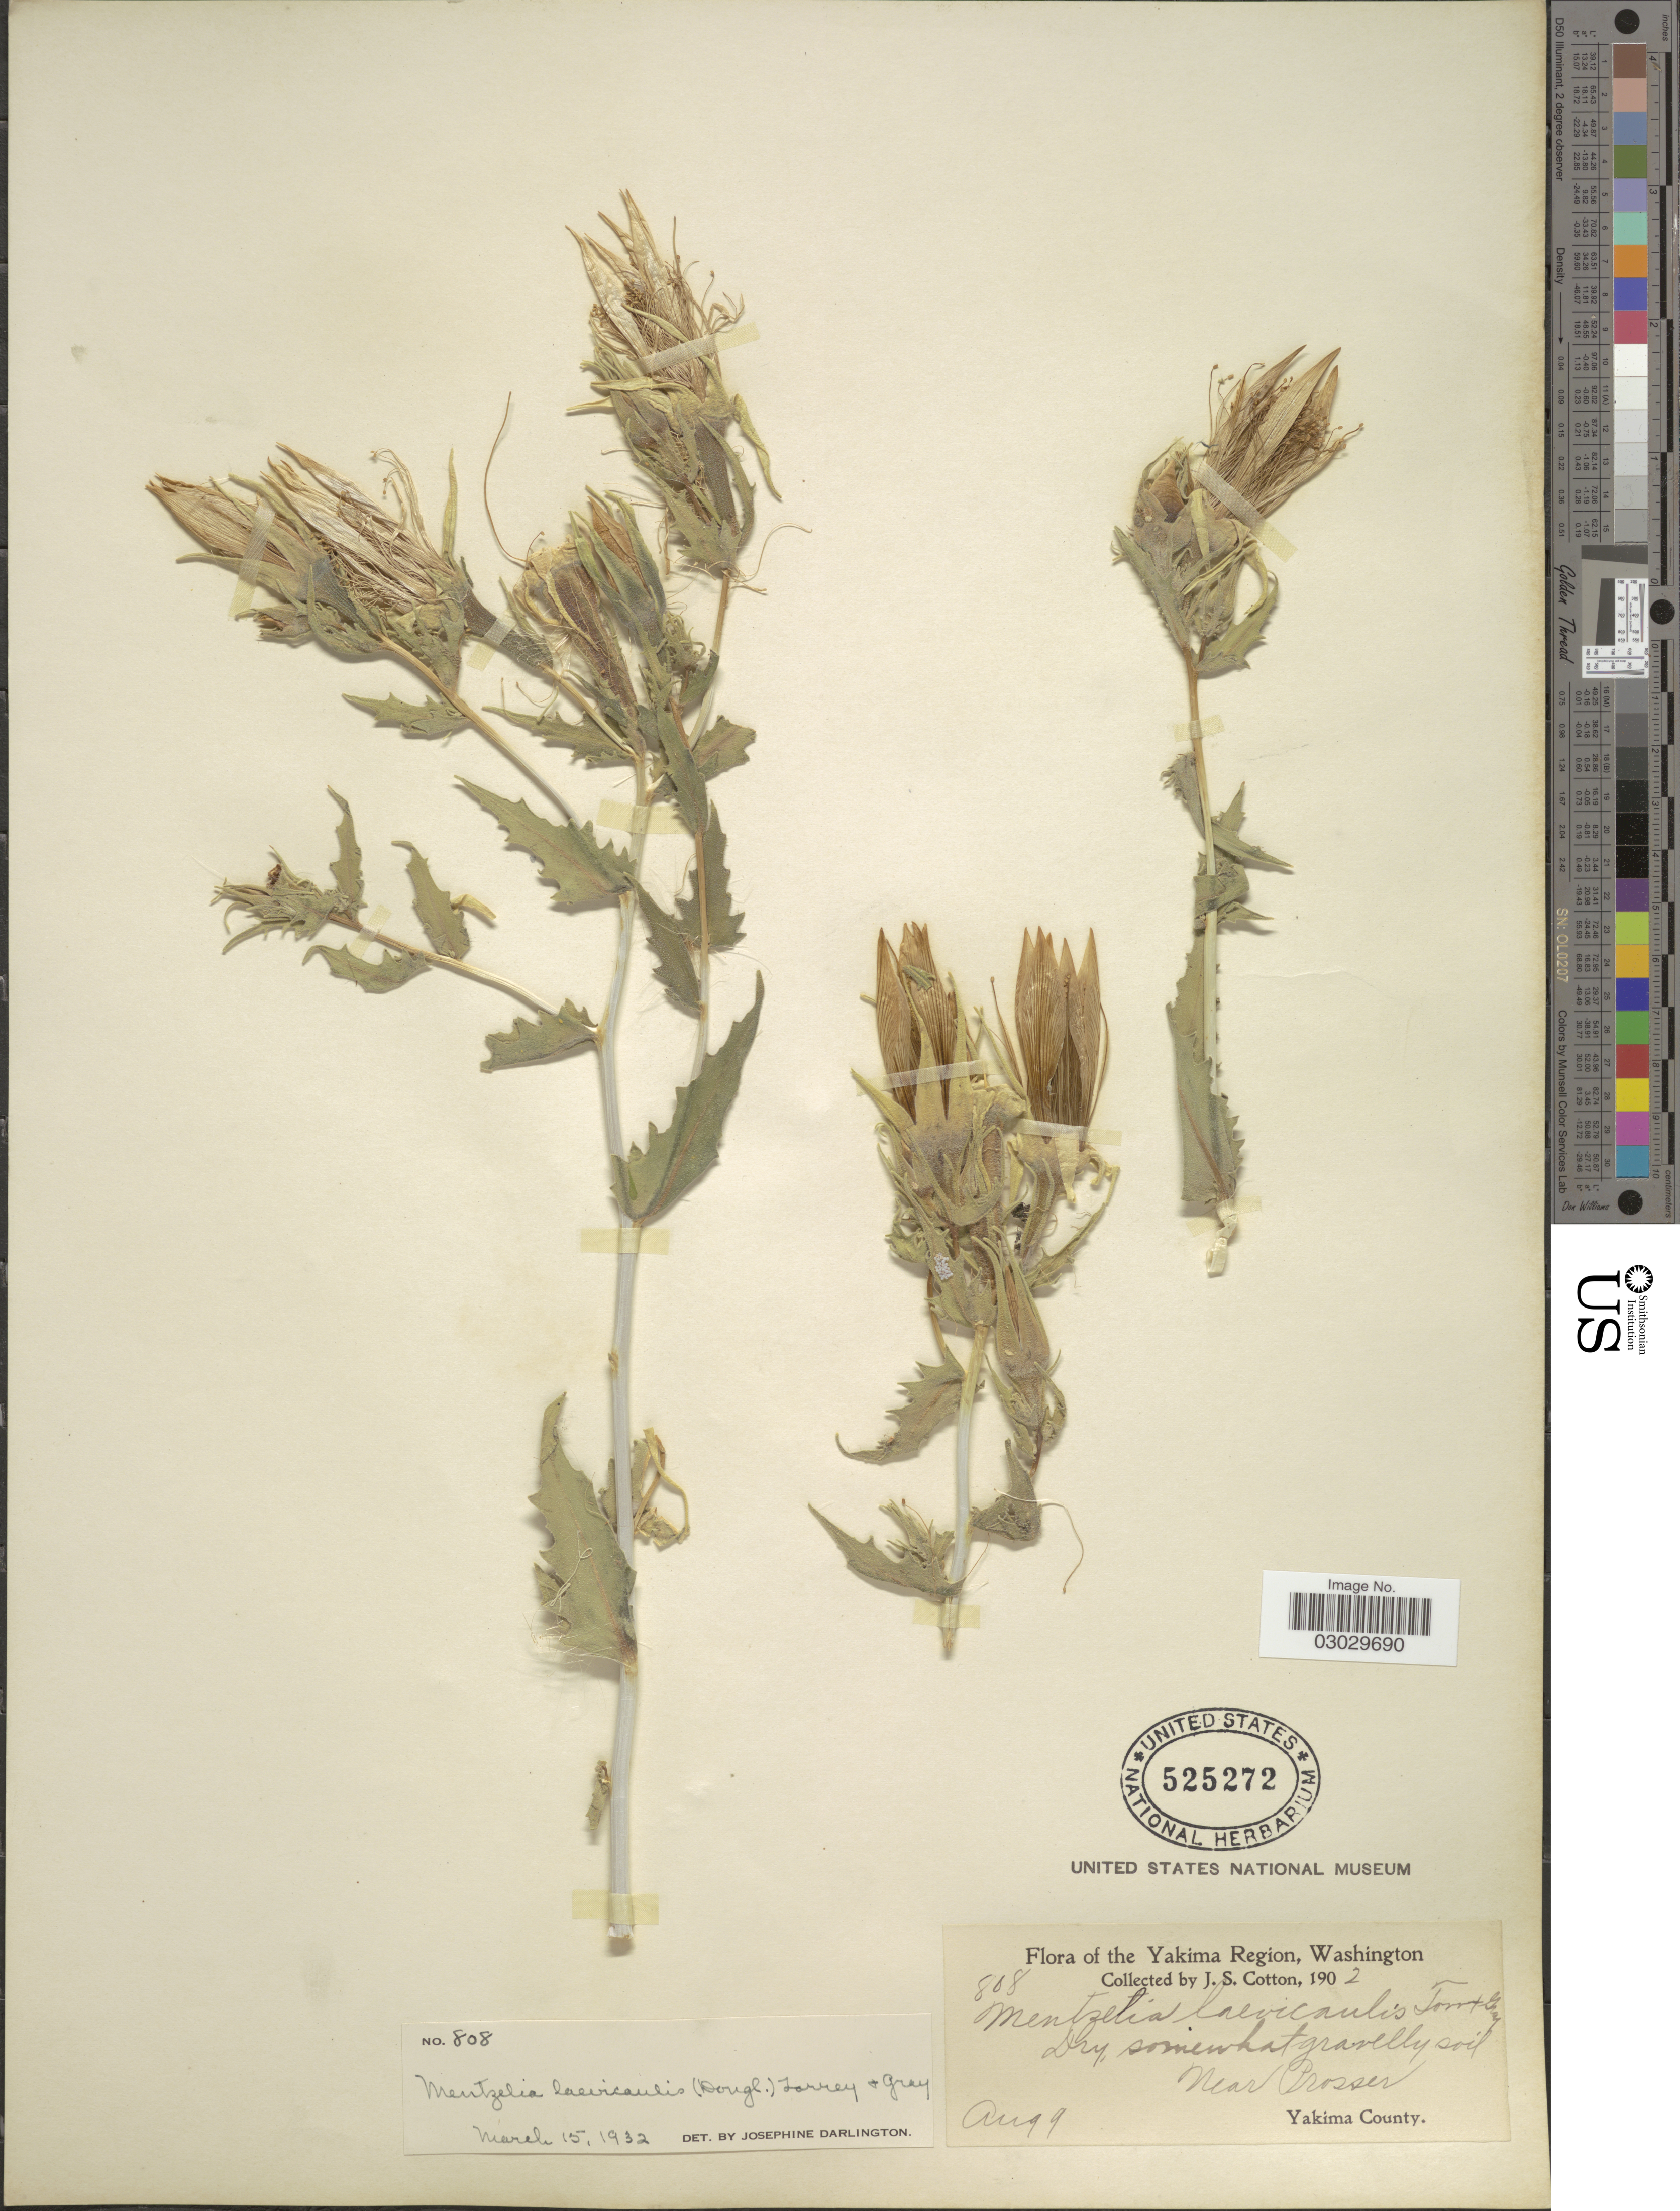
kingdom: Plantae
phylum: Tracheophyta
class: Magnoliopsida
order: Cornales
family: Loasaceae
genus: Mentzelia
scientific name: Mentzelia laevicaulis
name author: (Douglas ex Hook.) Torr. & A. Gray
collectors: J. S. Cotton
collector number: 808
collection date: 1902-08-09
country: United States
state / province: Washington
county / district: Yakima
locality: The Yakima Region. Near Prosser, Yakima County.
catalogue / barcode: US 525272